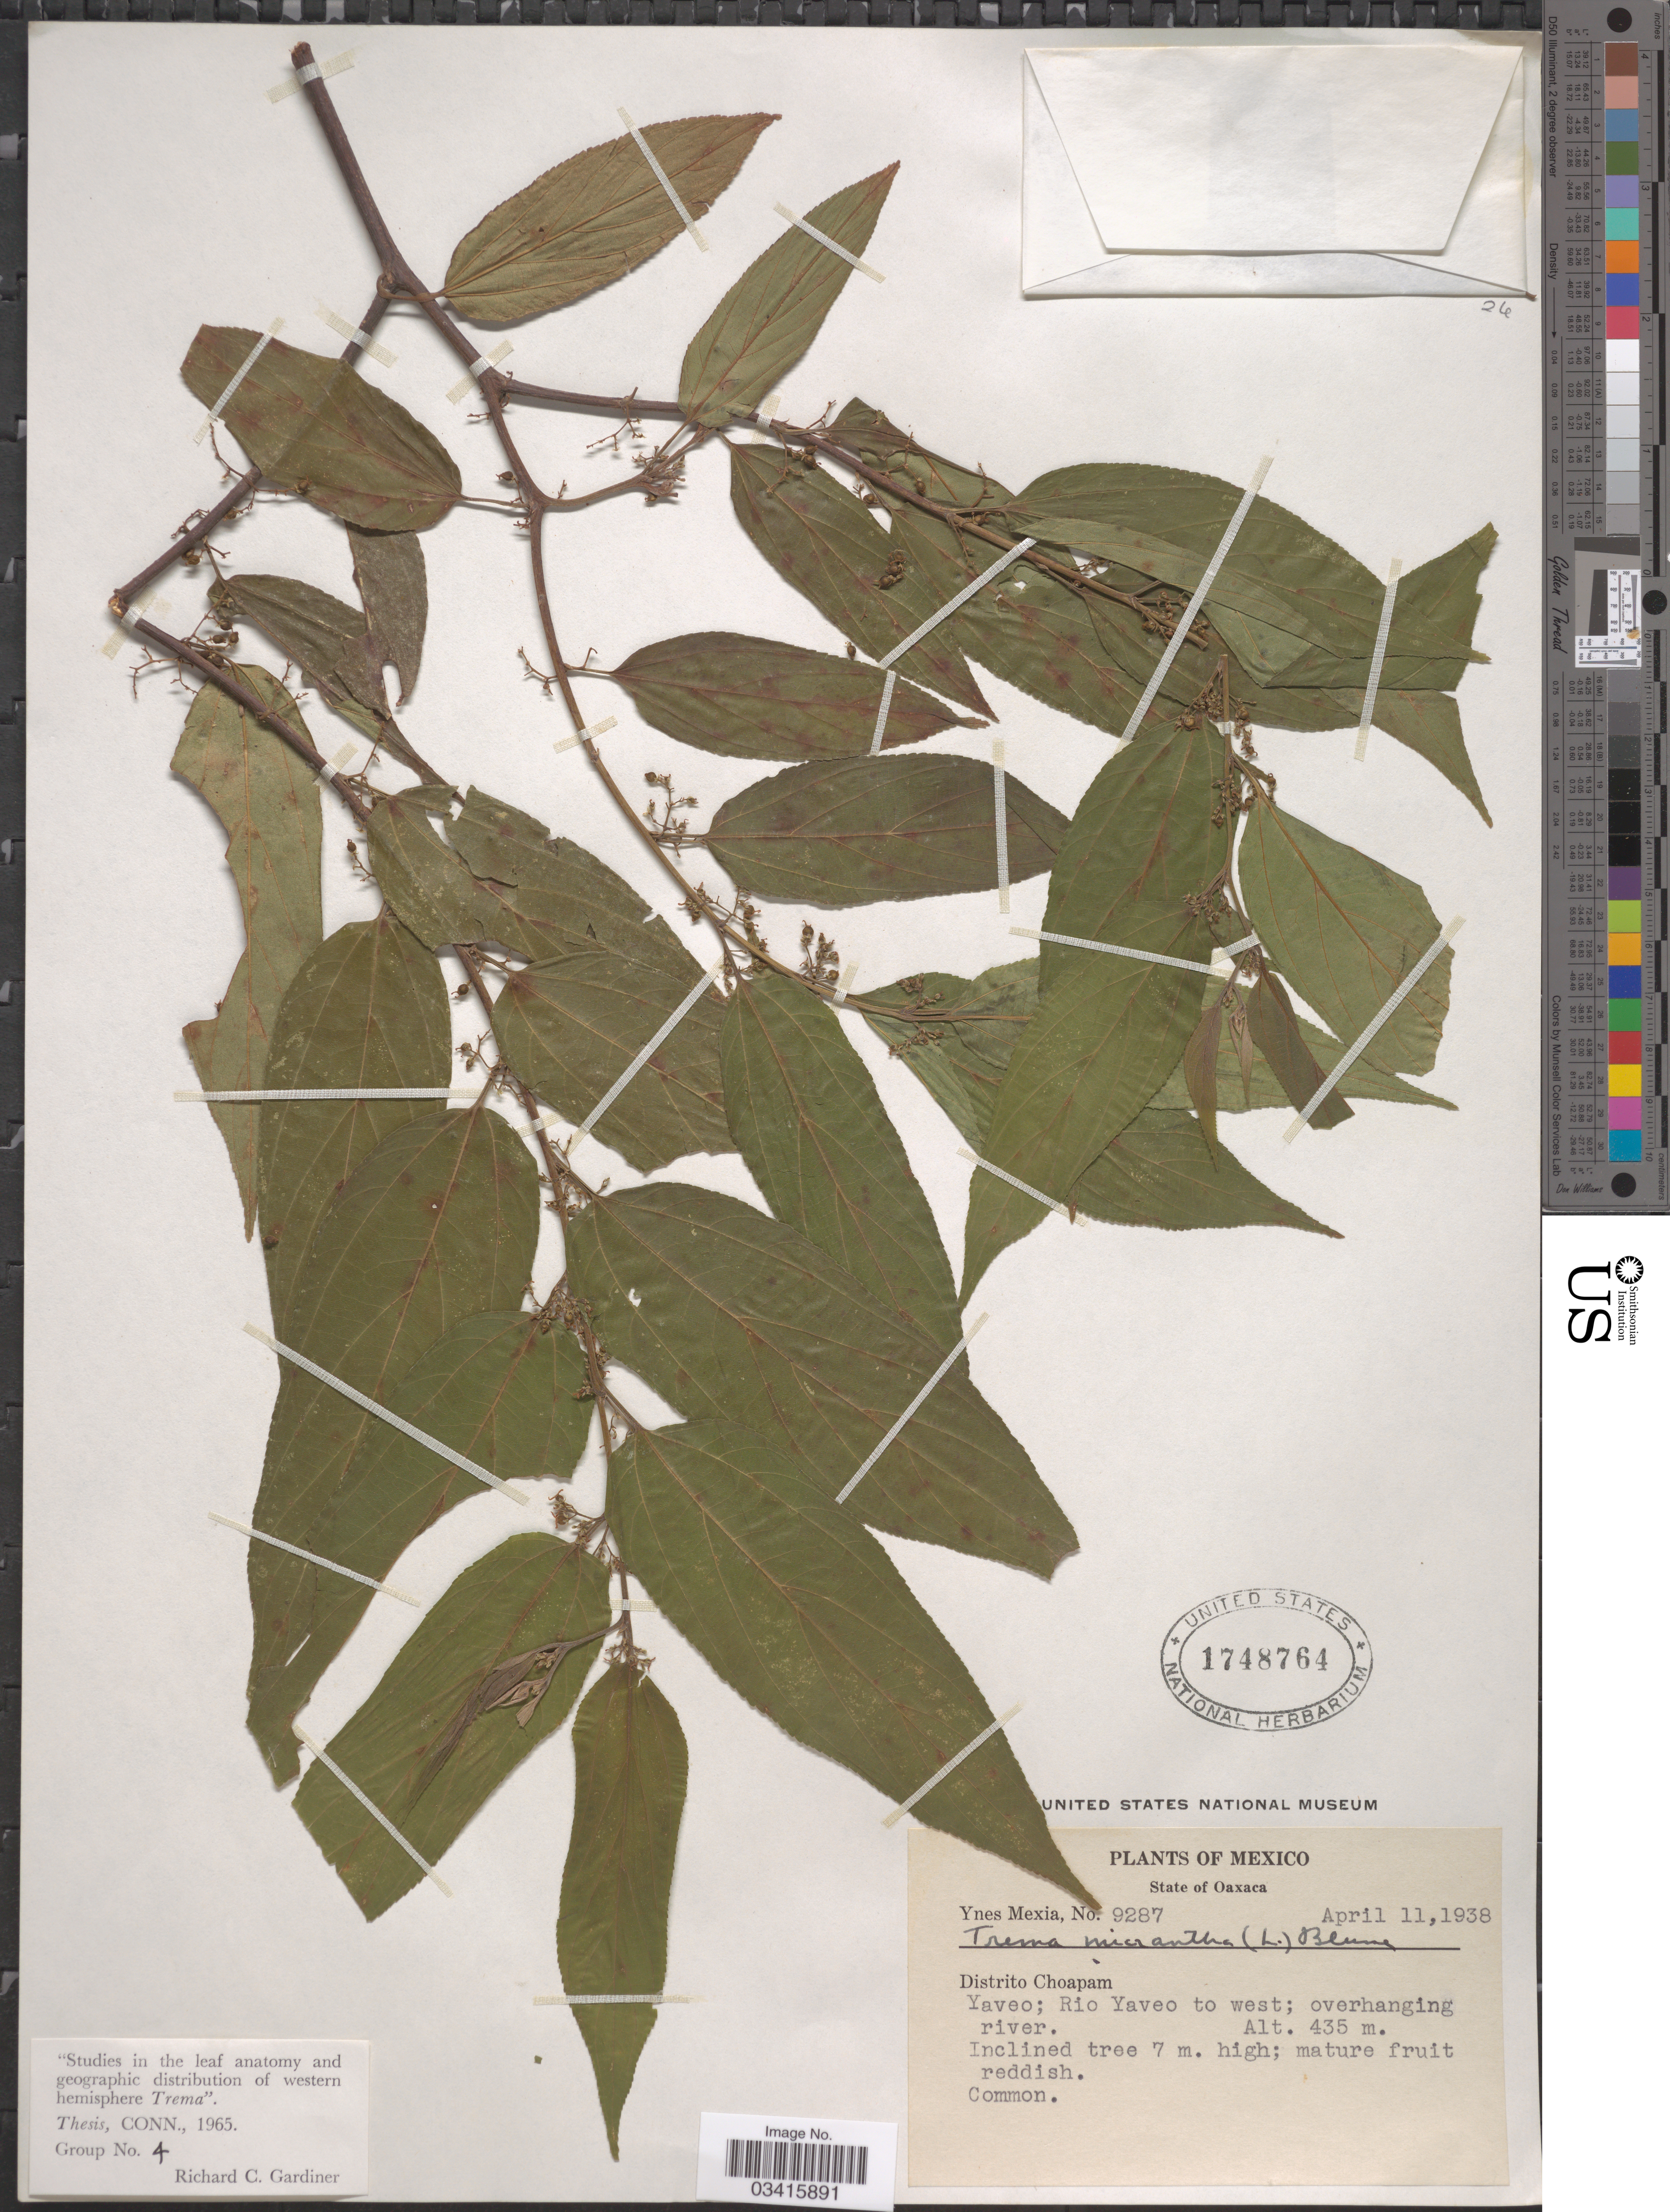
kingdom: Plantae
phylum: Tracheophyta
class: Magnoliopsida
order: Rosales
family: Cannabaceae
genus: Trema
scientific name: Trema micranthum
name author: (L.) Blume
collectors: Y. Mexia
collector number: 9287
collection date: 1938-04-11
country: Mexico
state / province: Oaxaca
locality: Distrito Choapam. Yaveo; Rio Yaveo to west; overhanging river.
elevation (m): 435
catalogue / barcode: US 1748764